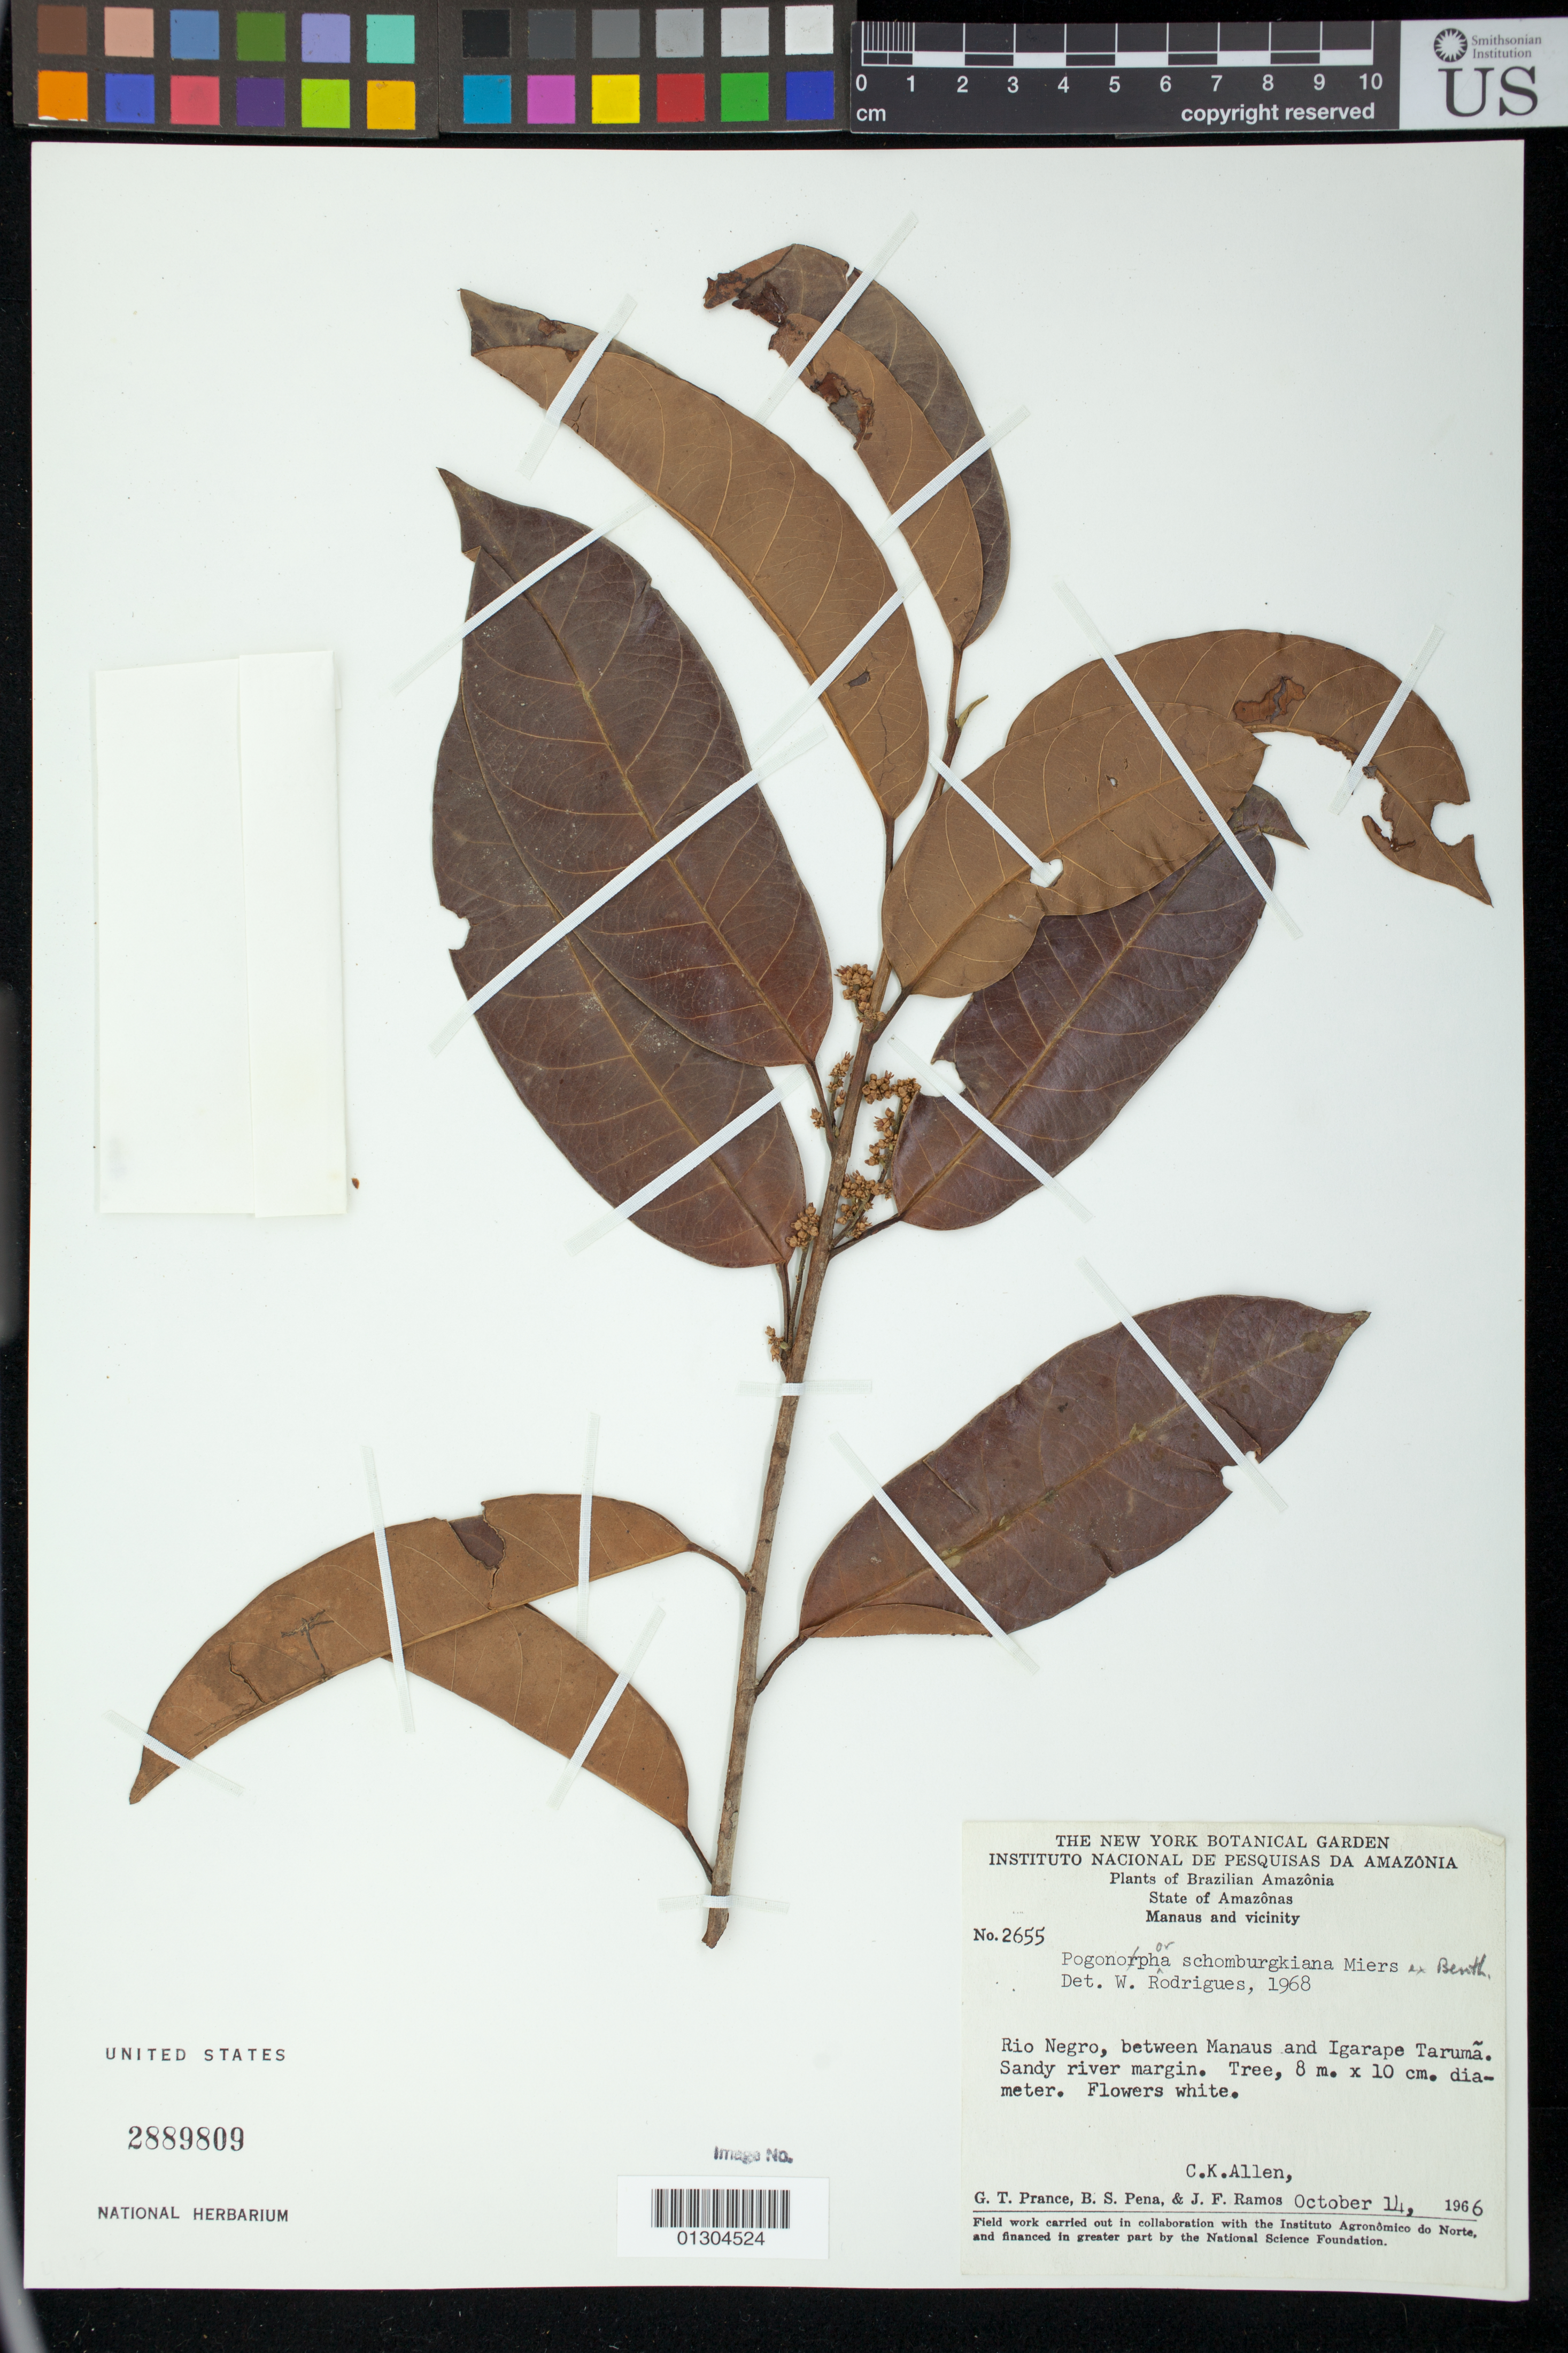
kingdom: Plantae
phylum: Tracheophyta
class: Magnoliopsida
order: Malpighiales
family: Peraceae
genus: Pogonophora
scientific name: Pogonophora schomburgkiana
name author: Miers ex Benth.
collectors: C. K. Allen, G. T. Prance, B. S. Pena & J. F. Ramos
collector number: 2655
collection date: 1966-10-14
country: Brazil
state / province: Amazonas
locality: Rio Negro, between Manaus and Igarape Taruma.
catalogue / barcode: US 2889809